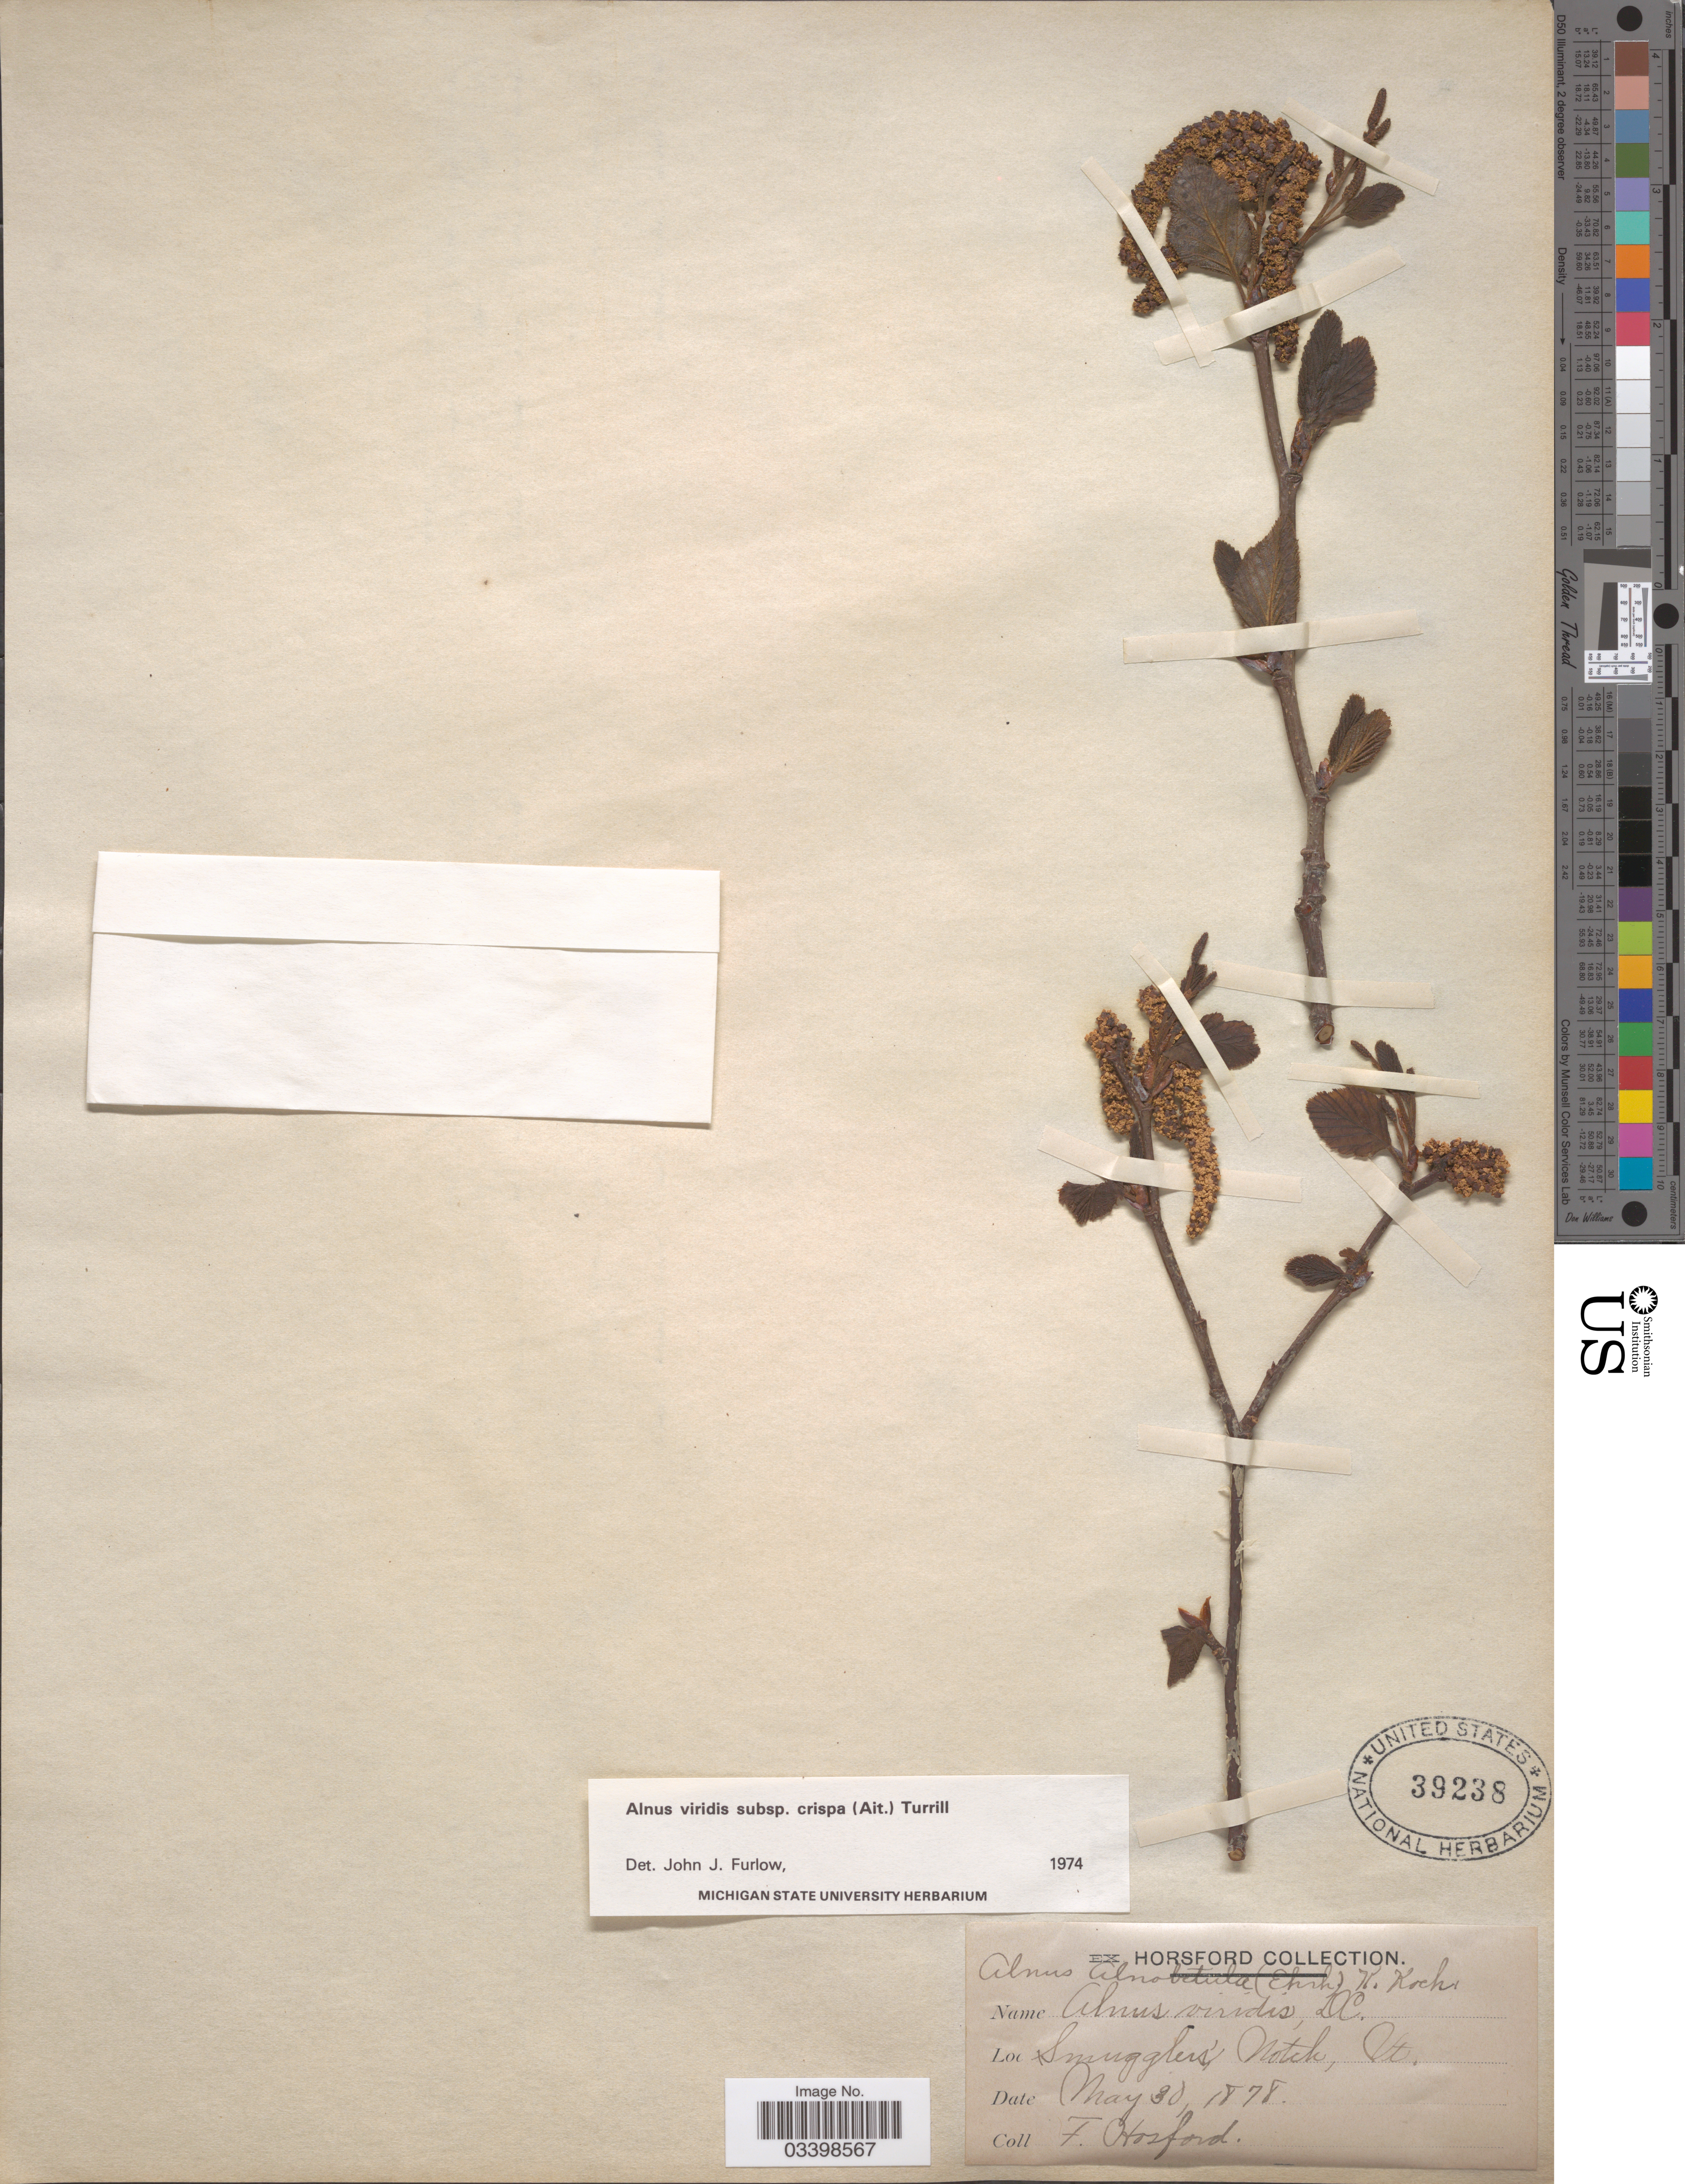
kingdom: Plantae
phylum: Tracheophyta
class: Magnoliopsida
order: Fagales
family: Betulaceae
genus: Alnus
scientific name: Alnus viridis subsp. crispa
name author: (Aiton) Turrill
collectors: F. Hosford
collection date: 1878-05-30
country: United States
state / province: Vermont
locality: Smuggler's Notch.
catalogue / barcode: US 39238